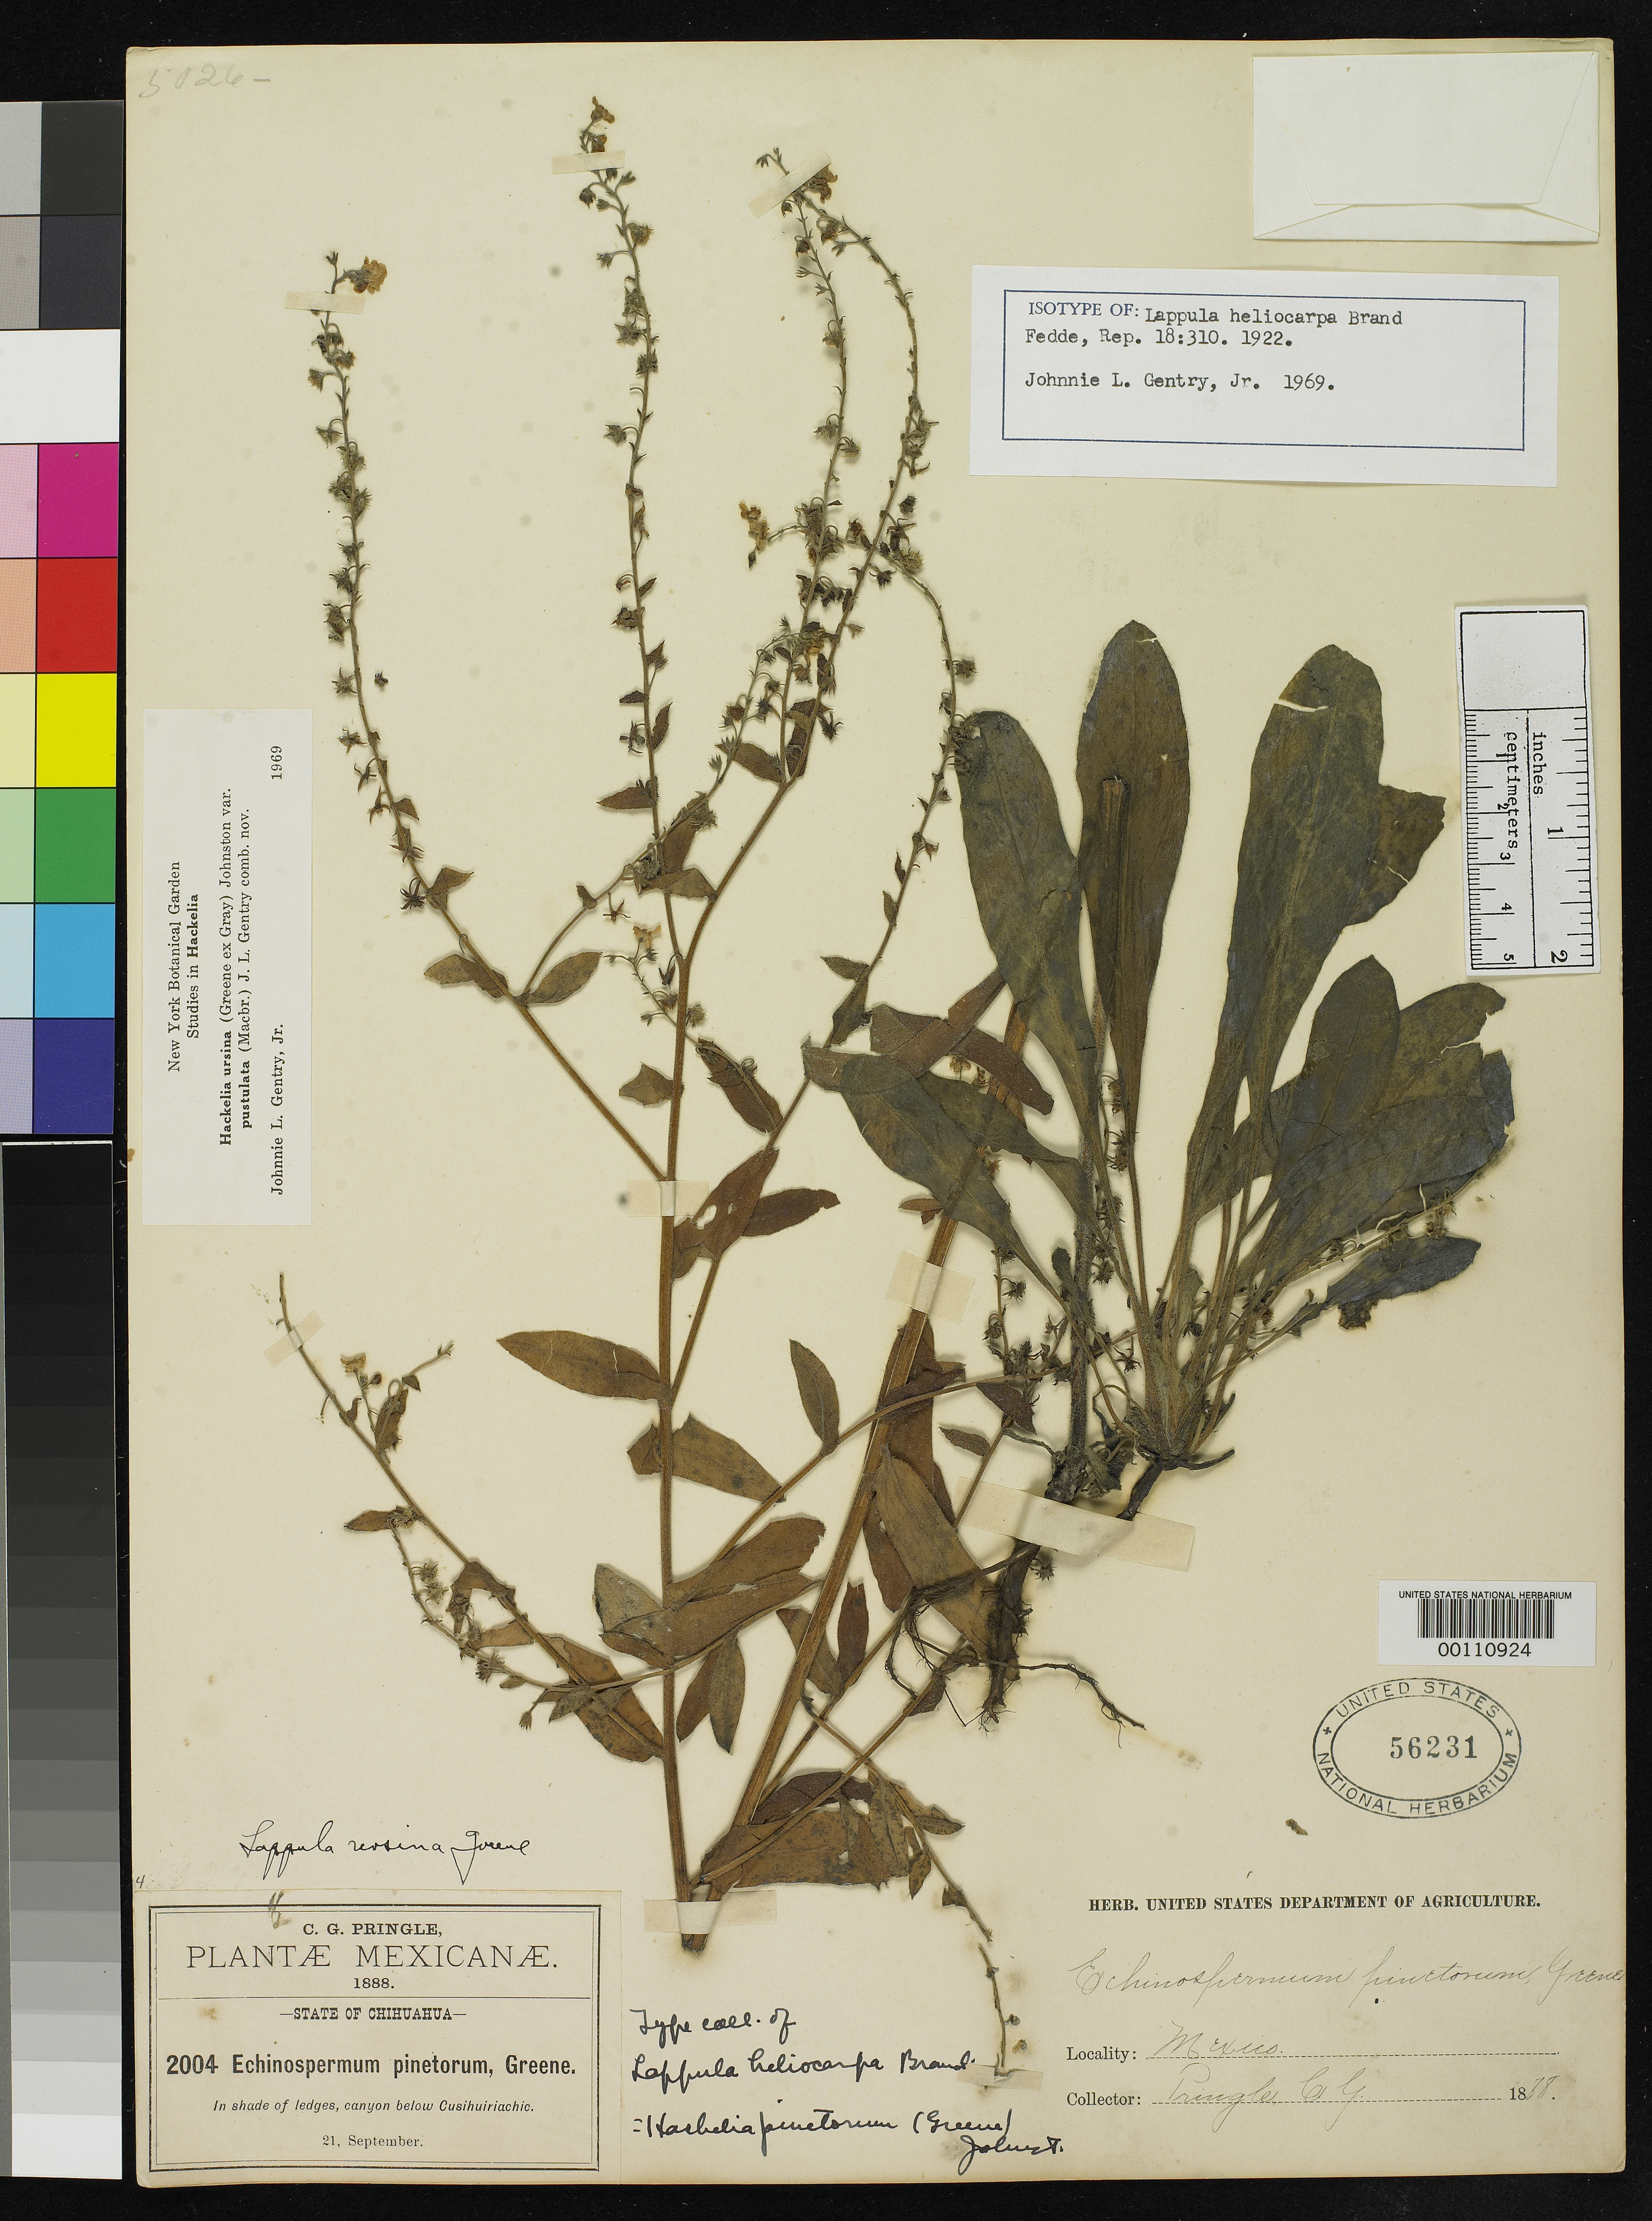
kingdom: Plantae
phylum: Tracheophyta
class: Magnoliopsida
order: Boraginales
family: Boraginaceae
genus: Lappula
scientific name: Lappula heliocarpa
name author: Brand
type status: Isotype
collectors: C. G. Pringle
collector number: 2004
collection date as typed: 21 Sep 1888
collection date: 1888-09-21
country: Mexico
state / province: Chihuahua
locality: Canyon below Cusihuirachic.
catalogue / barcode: US 56231